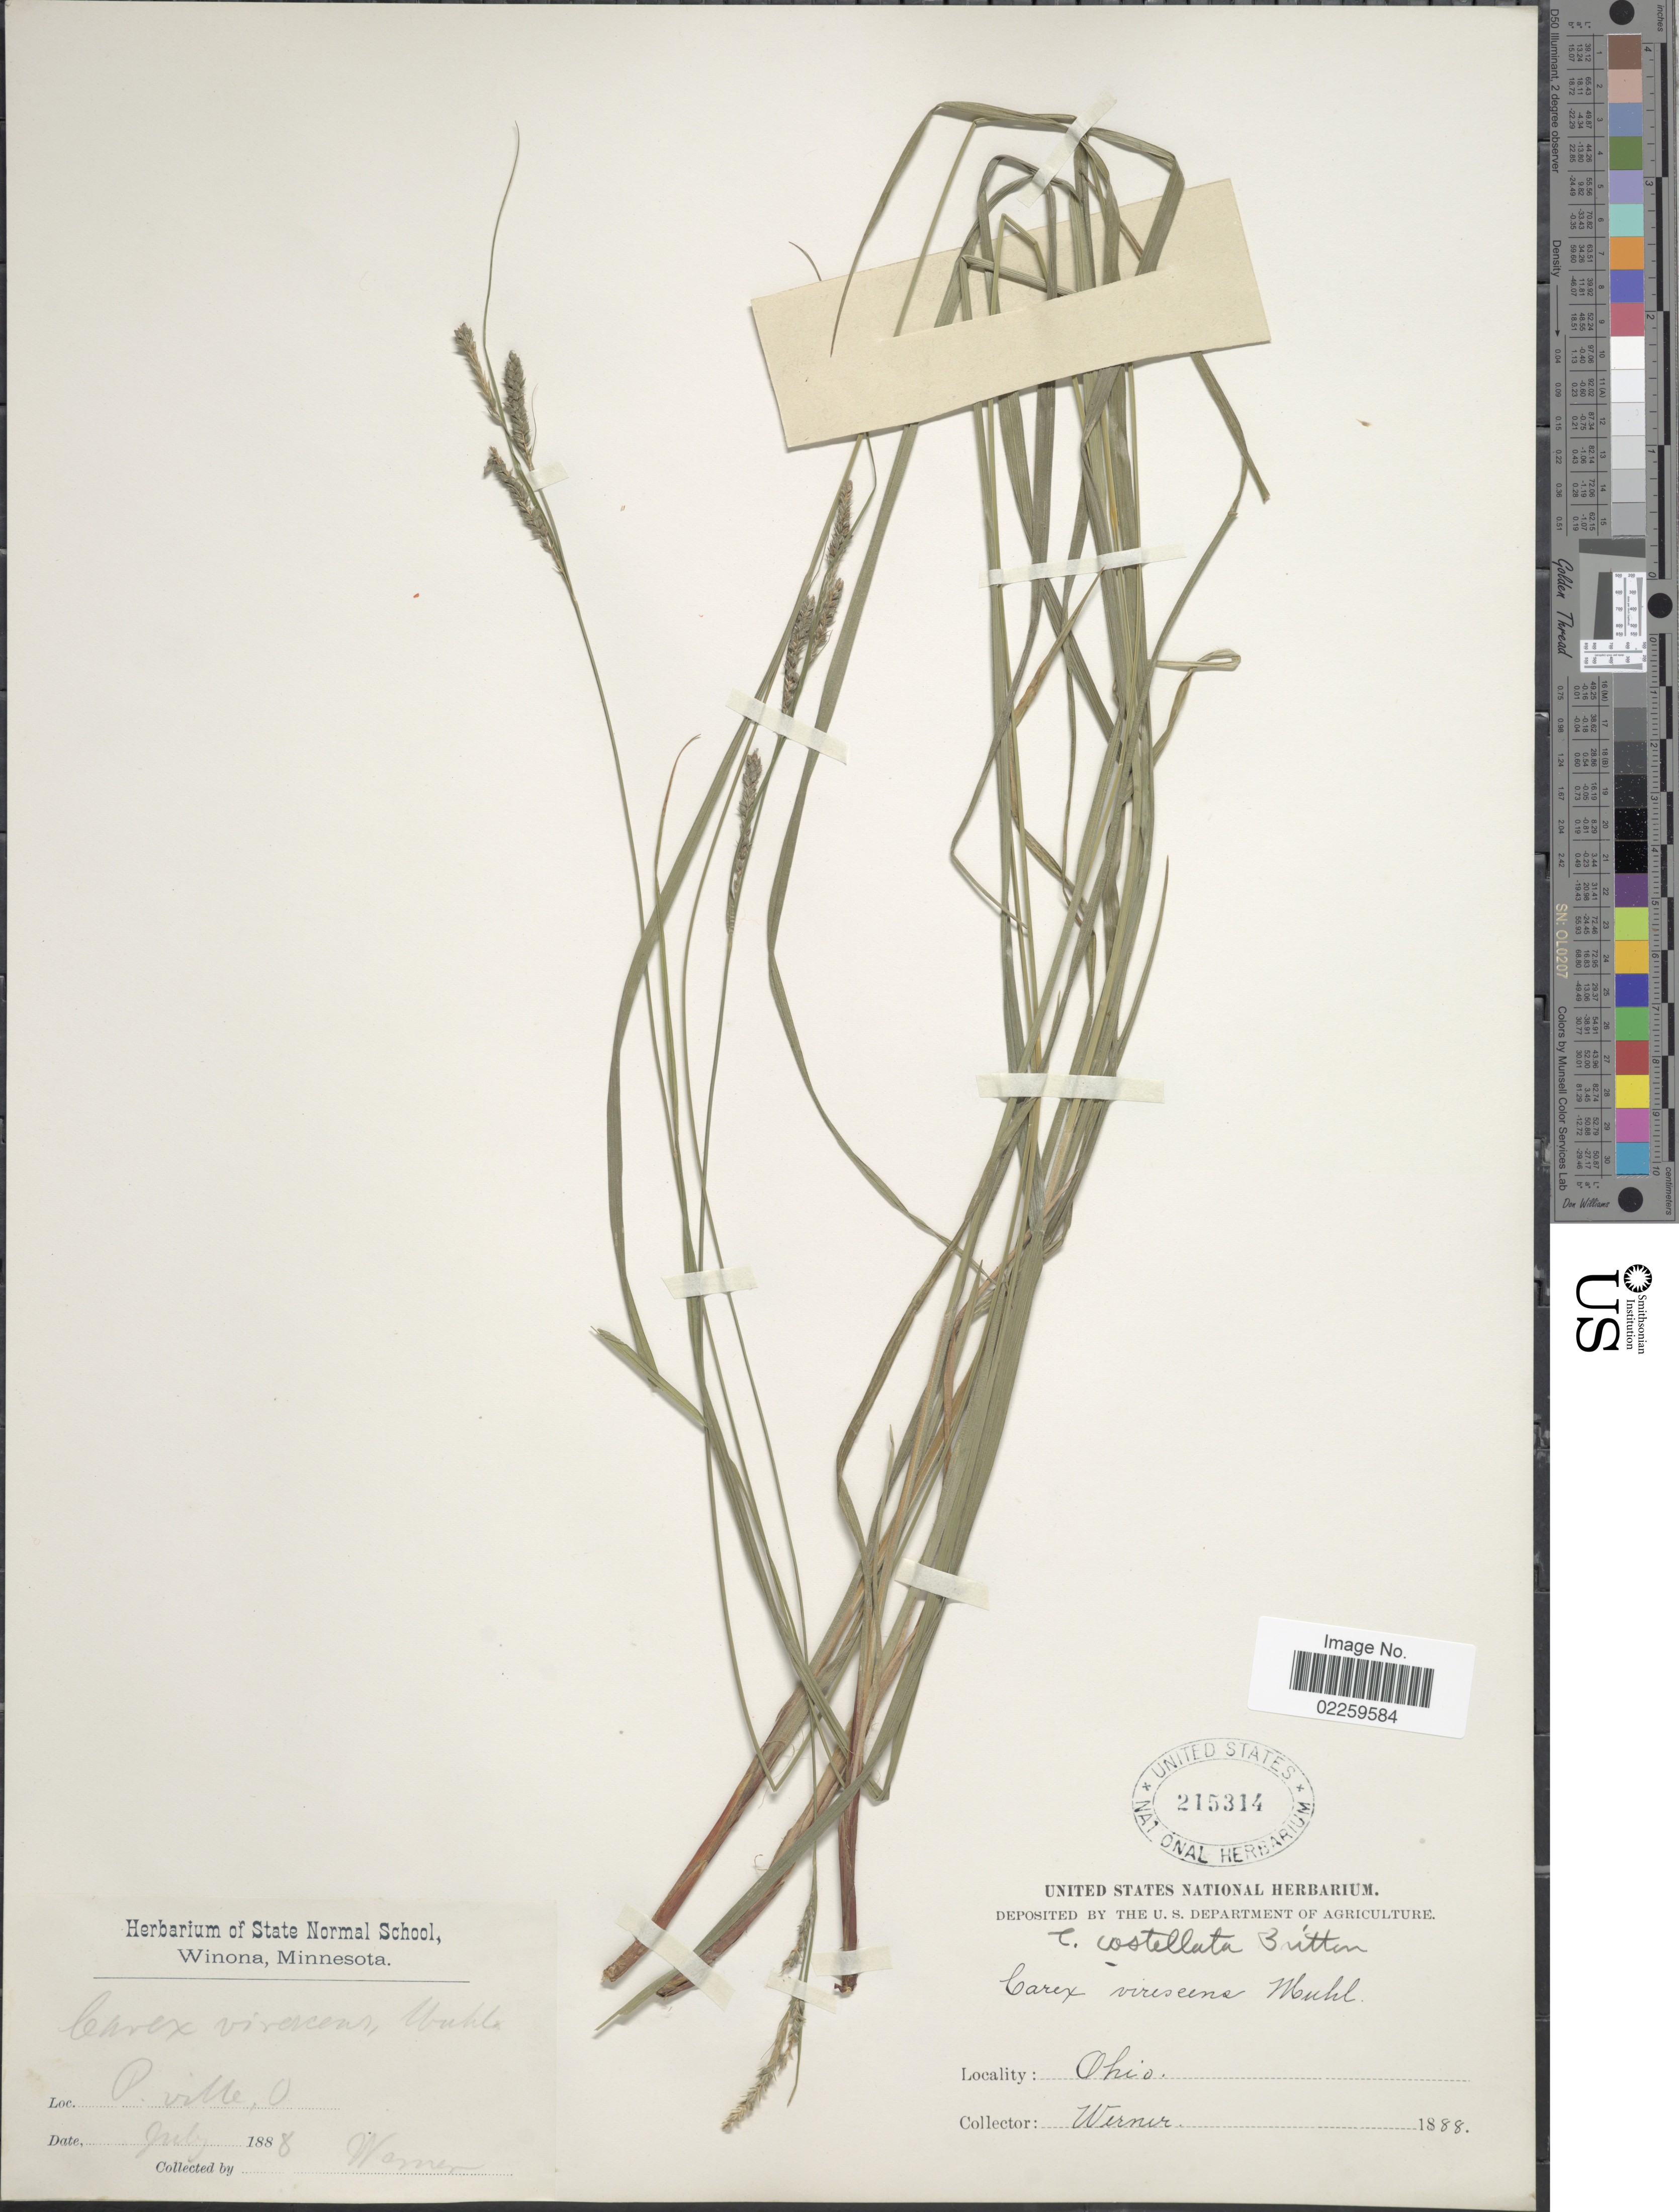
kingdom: Plantae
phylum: Tracheophyta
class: Liliopsida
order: Poales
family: Cyperaceae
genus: Carex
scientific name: Carex virescens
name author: Muhl. ex Willd.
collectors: -. Werner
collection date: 1888-07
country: United States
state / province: Ohio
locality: P-ville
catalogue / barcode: US 215314